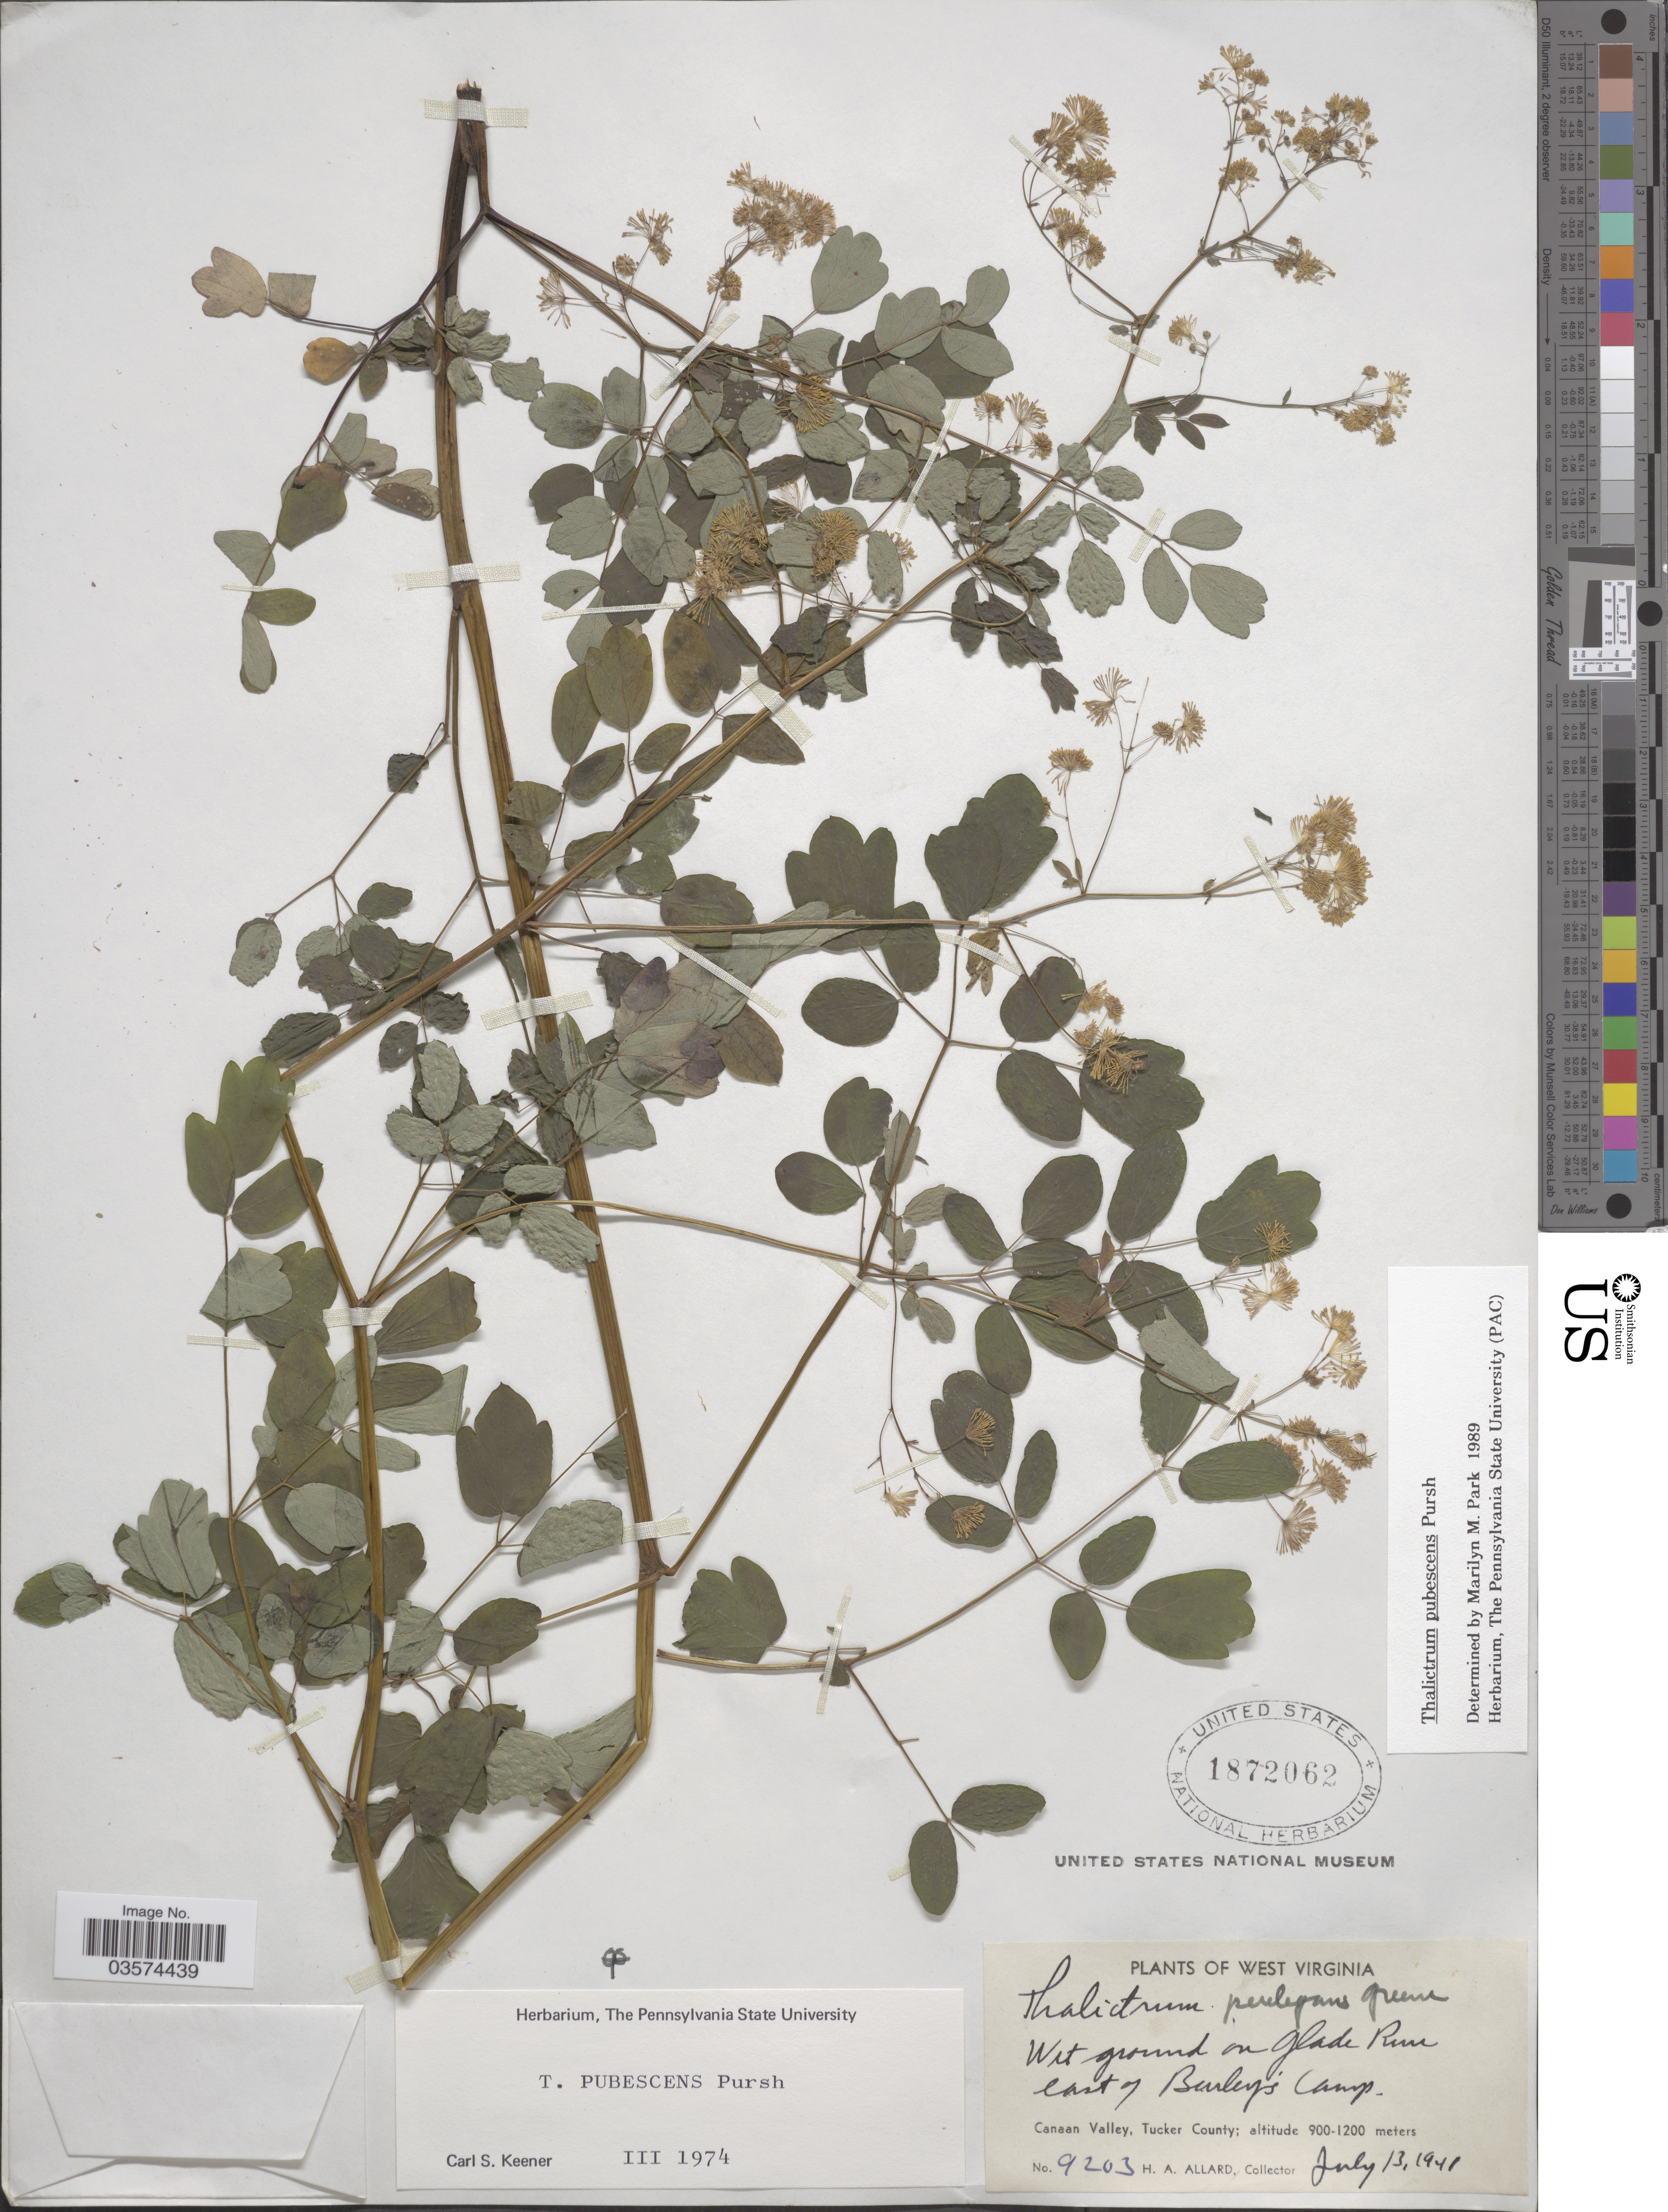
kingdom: Plantae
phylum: Tracheophyta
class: Magnoliopsida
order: Ranunculales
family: Ranunculaceae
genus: Thalictrum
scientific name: Thalictrum pubescens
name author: Pursh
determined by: Park, Marilyn Marqueen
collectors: H. A. Allard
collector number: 9203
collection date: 1941-07-13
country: United States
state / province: West Virginia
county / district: Tucker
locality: Wet ground on Glade Run east of Burley's Camp. Canaan Valley, Tucker County.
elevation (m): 900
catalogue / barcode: US 1872062